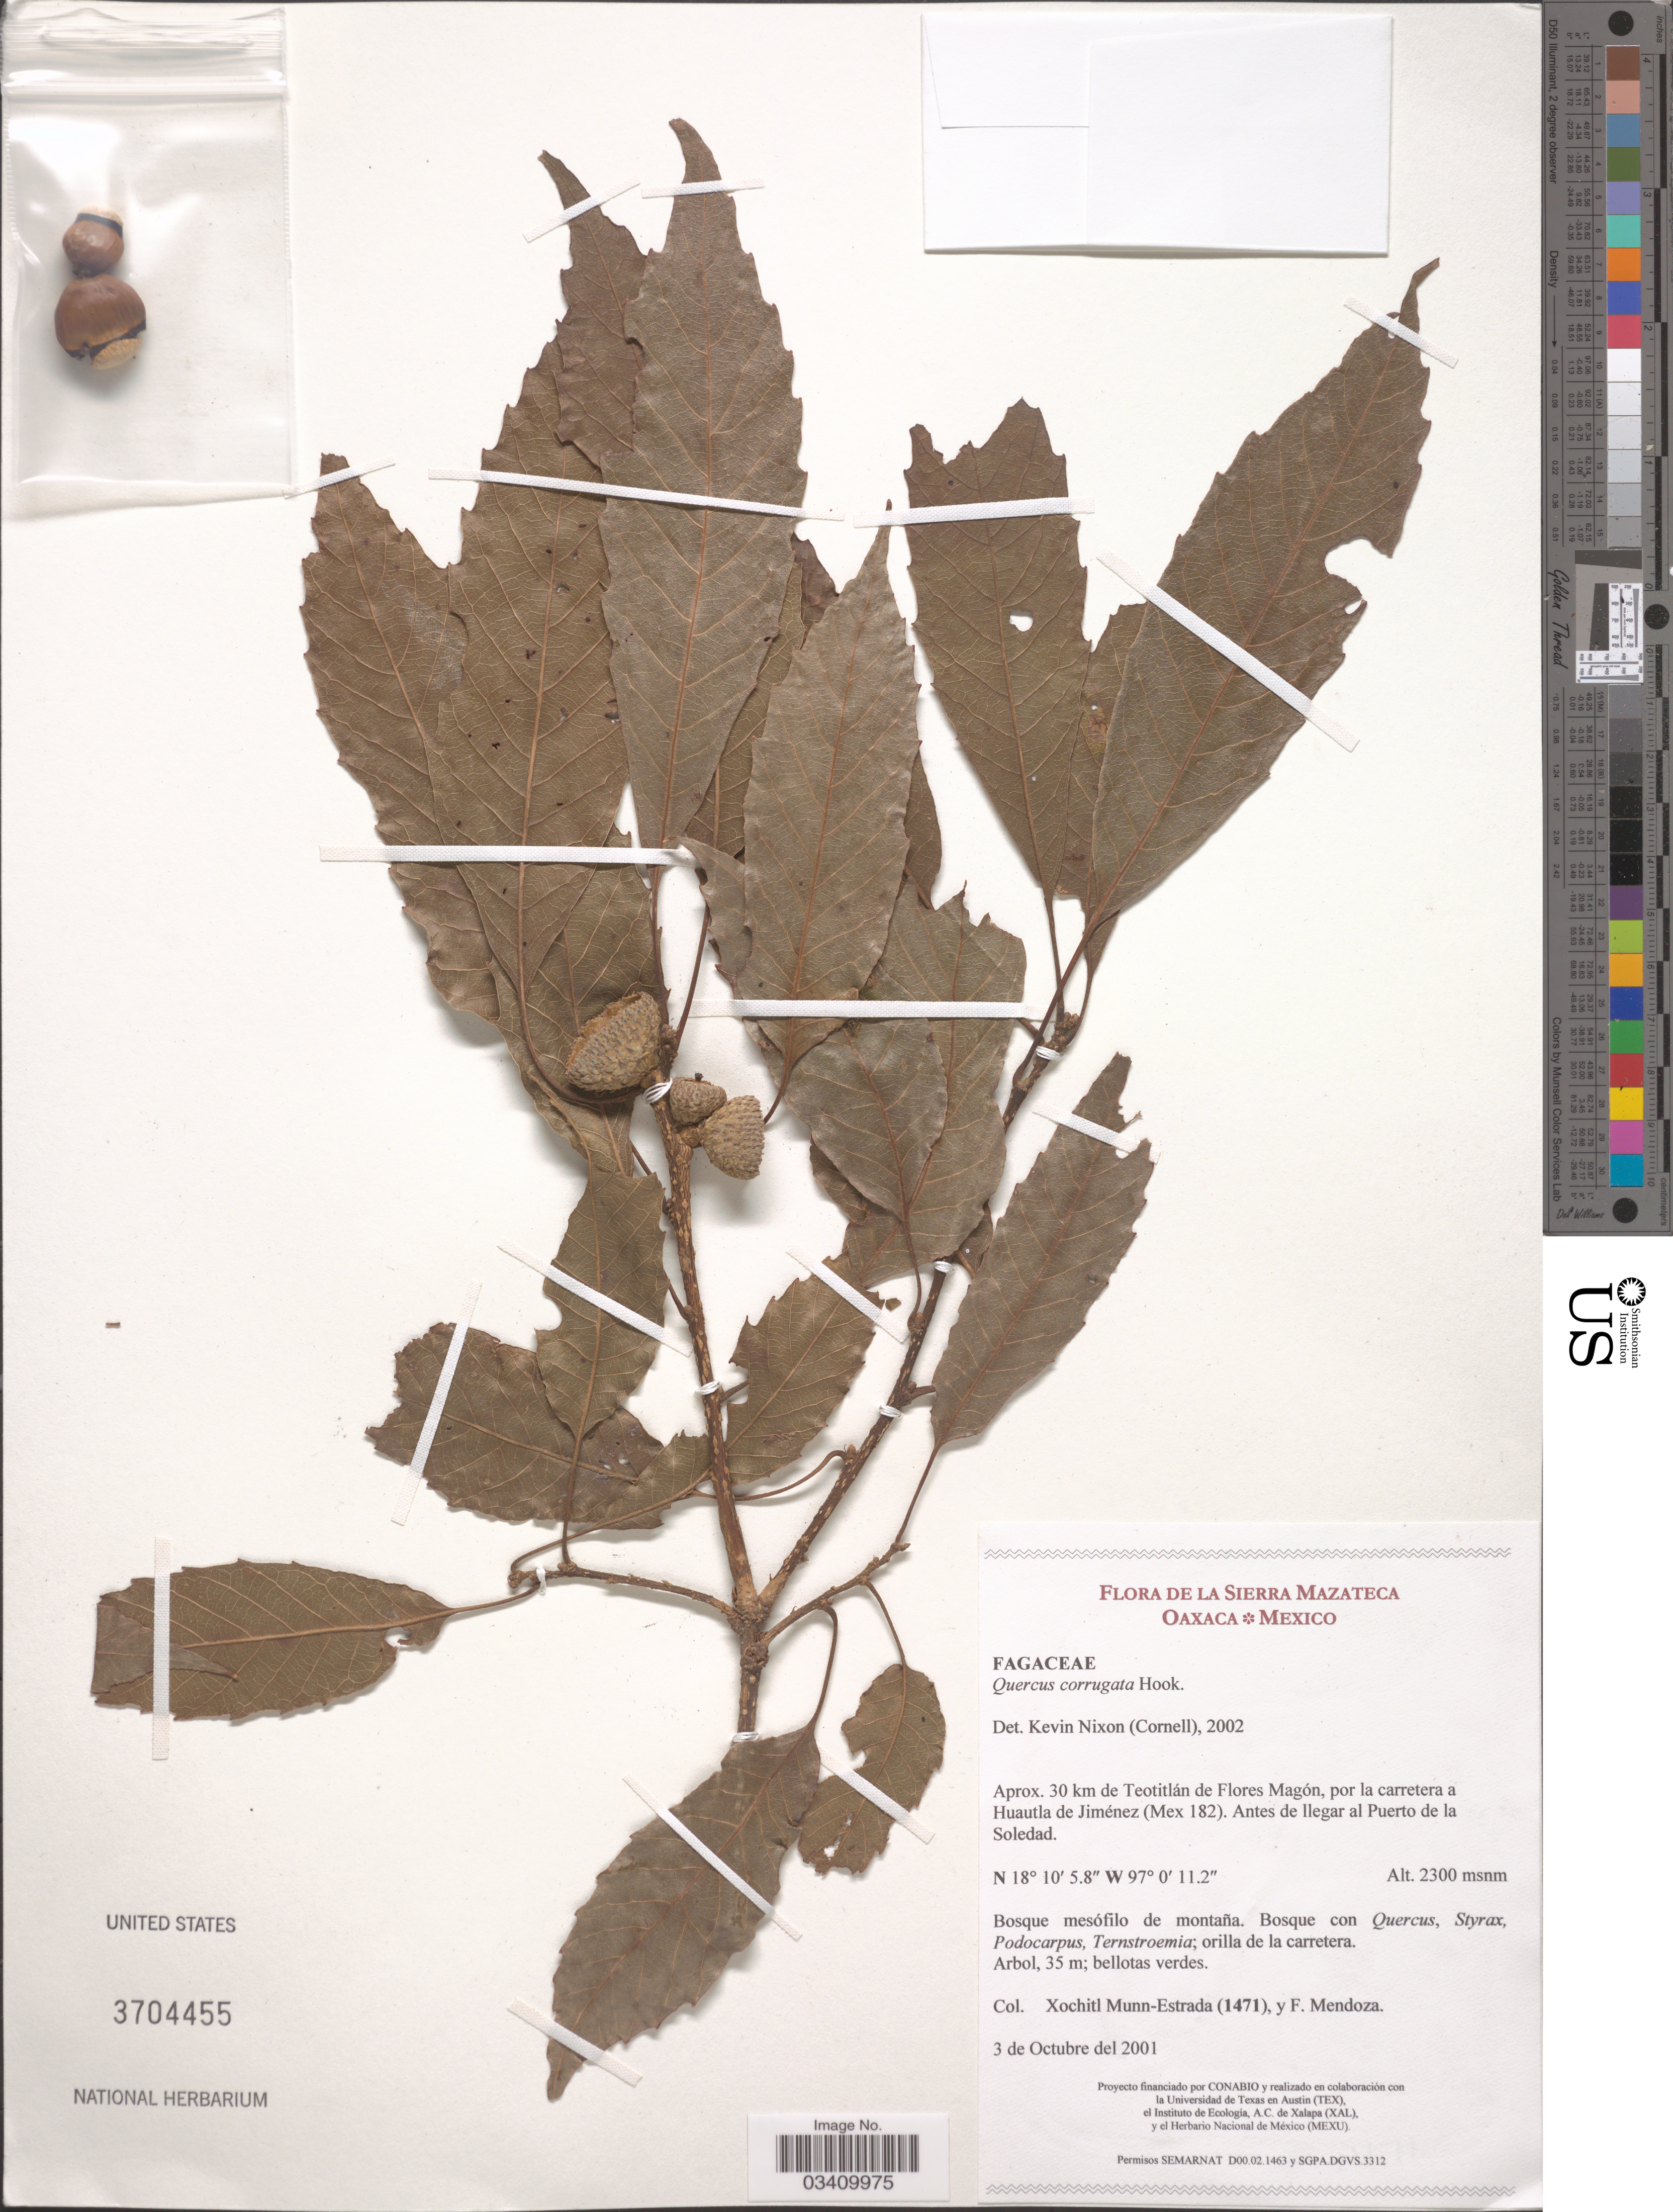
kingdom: Plantae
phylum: Tracheophyta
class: Magnoliopsida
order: Fagales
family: Fagaceae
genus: Quercus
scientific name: Quercus corrugata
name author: Hook.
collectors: X. Munn-Estrada & F. Mendoza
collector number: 1471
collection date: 2001-10-03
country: Mexico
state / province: Oaxaca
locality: Sierra Mazateca. Aprox. 30 km de Teotitlán de Flores Magón, por la carretera a Huautla de Jiménez (Mex 182). Antes de llegar al Puerto de la Soledad.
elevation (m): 2300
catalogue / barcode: US 3704455